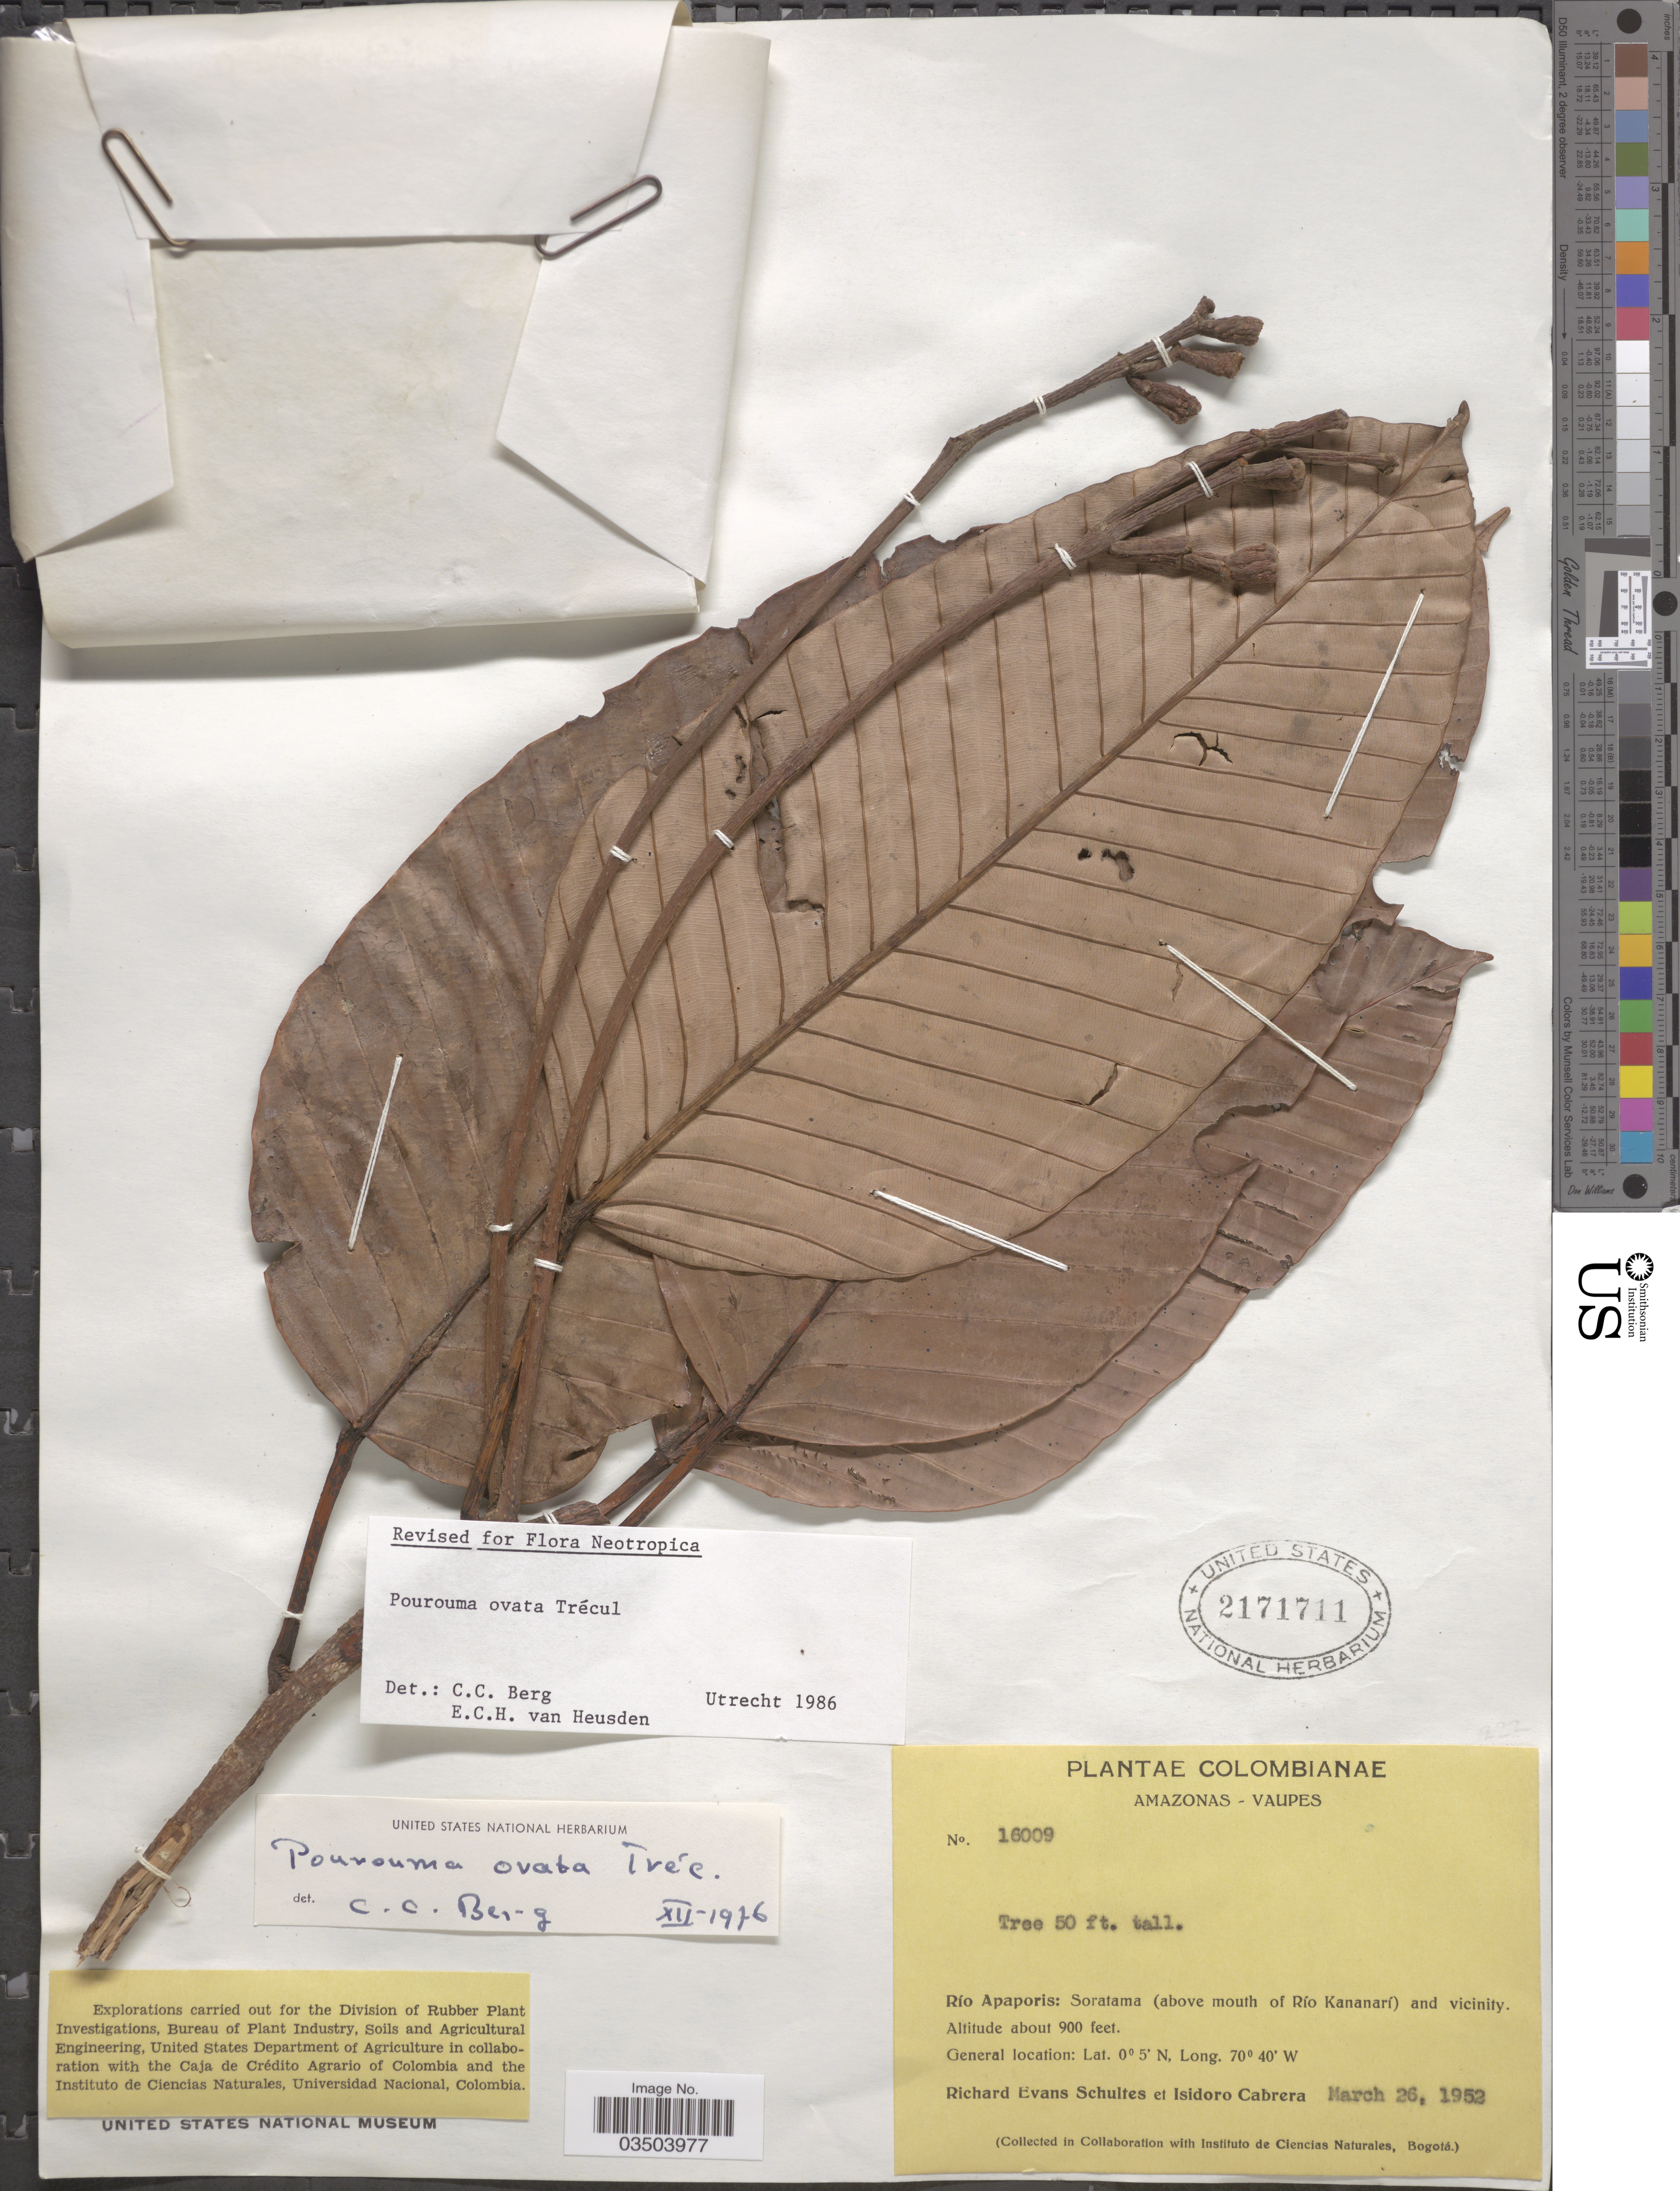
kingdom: Plantae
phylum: Tracheophyta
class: Magnoliopsida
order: Rosales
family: Urticaceae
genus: Pourouma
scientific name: Pourouma ovata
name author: Trécul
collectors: R. E. Schultes & I. Cabrera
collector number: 16009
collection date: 1952-03-26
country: Colombia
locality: Amazonas - Vaupes. Río Apaporis: Soratama (above mouth of Río Kananarí) and vicinity.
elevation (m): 274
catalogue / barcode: US 2171711